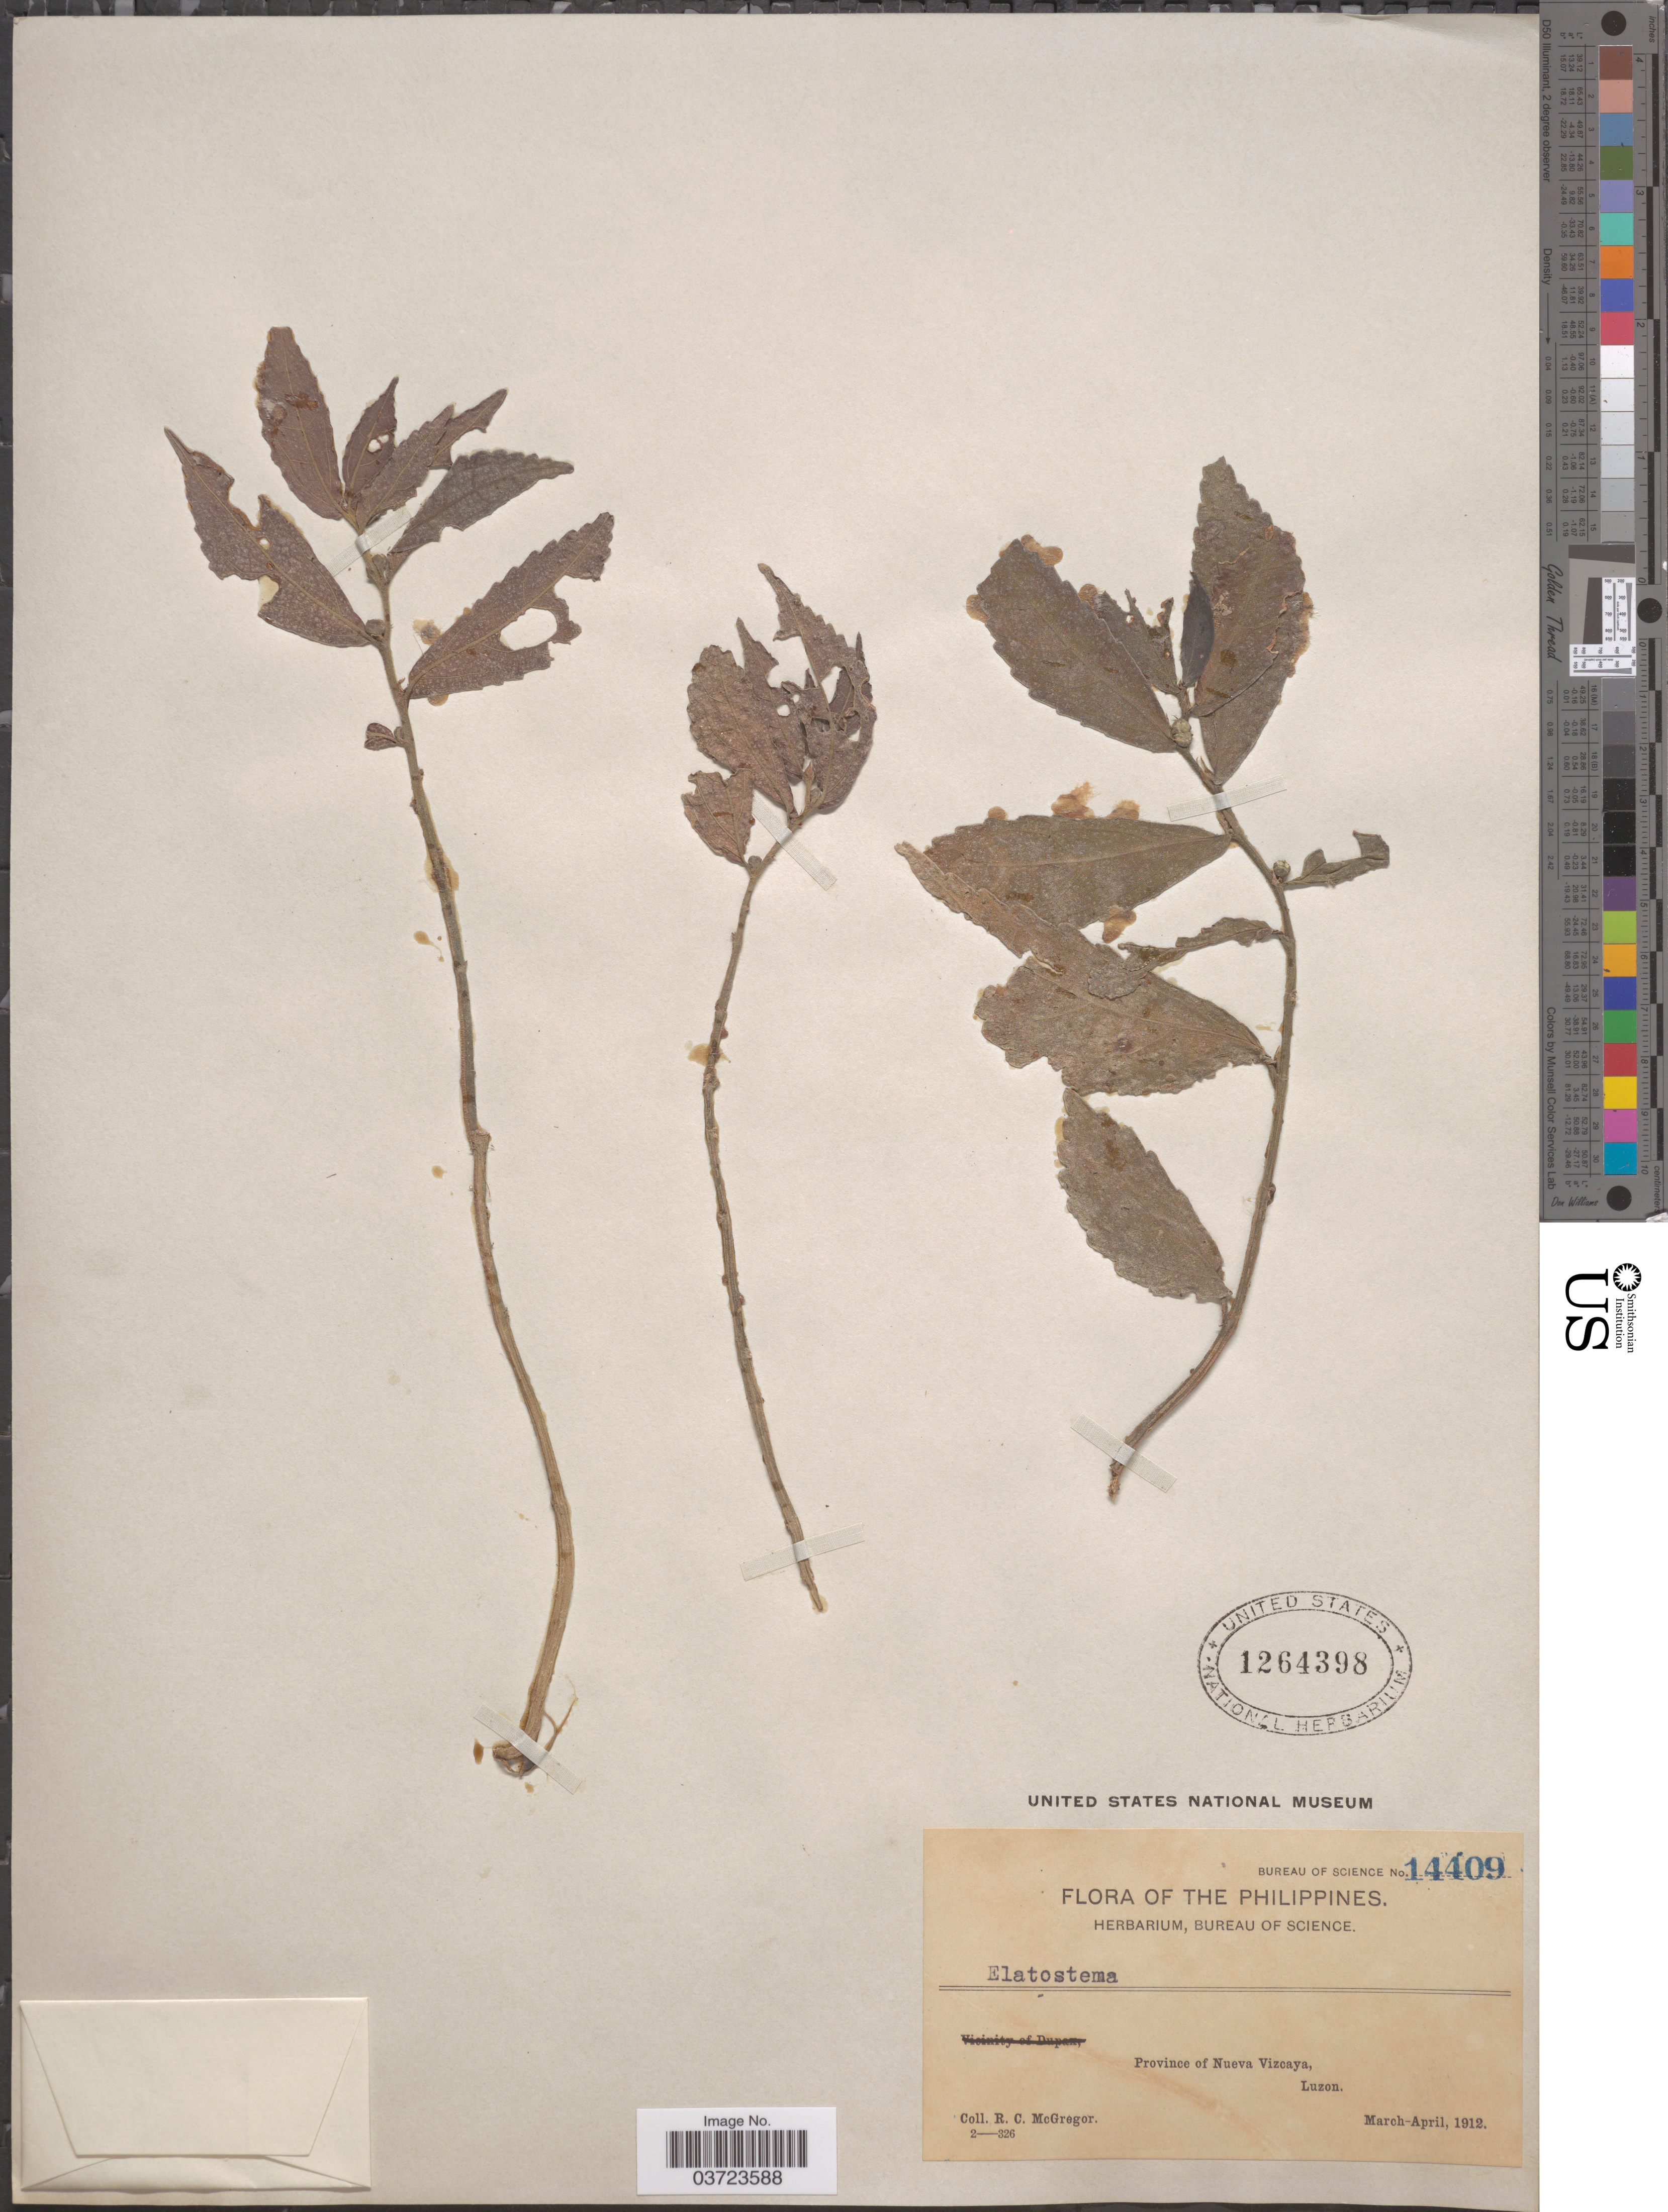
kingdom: Plantae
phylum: Tracheophyta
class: Magnoliopsida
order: Rosales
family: Urticaceae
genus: Elatostema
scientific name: Elatostema sp.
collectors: R. C. McGregor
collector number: Bureau of Science 14409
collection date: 1912-03/1912-04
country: Philippines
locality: Province of Nueva Vizcaya, Luzon.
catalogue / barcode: US 1264398